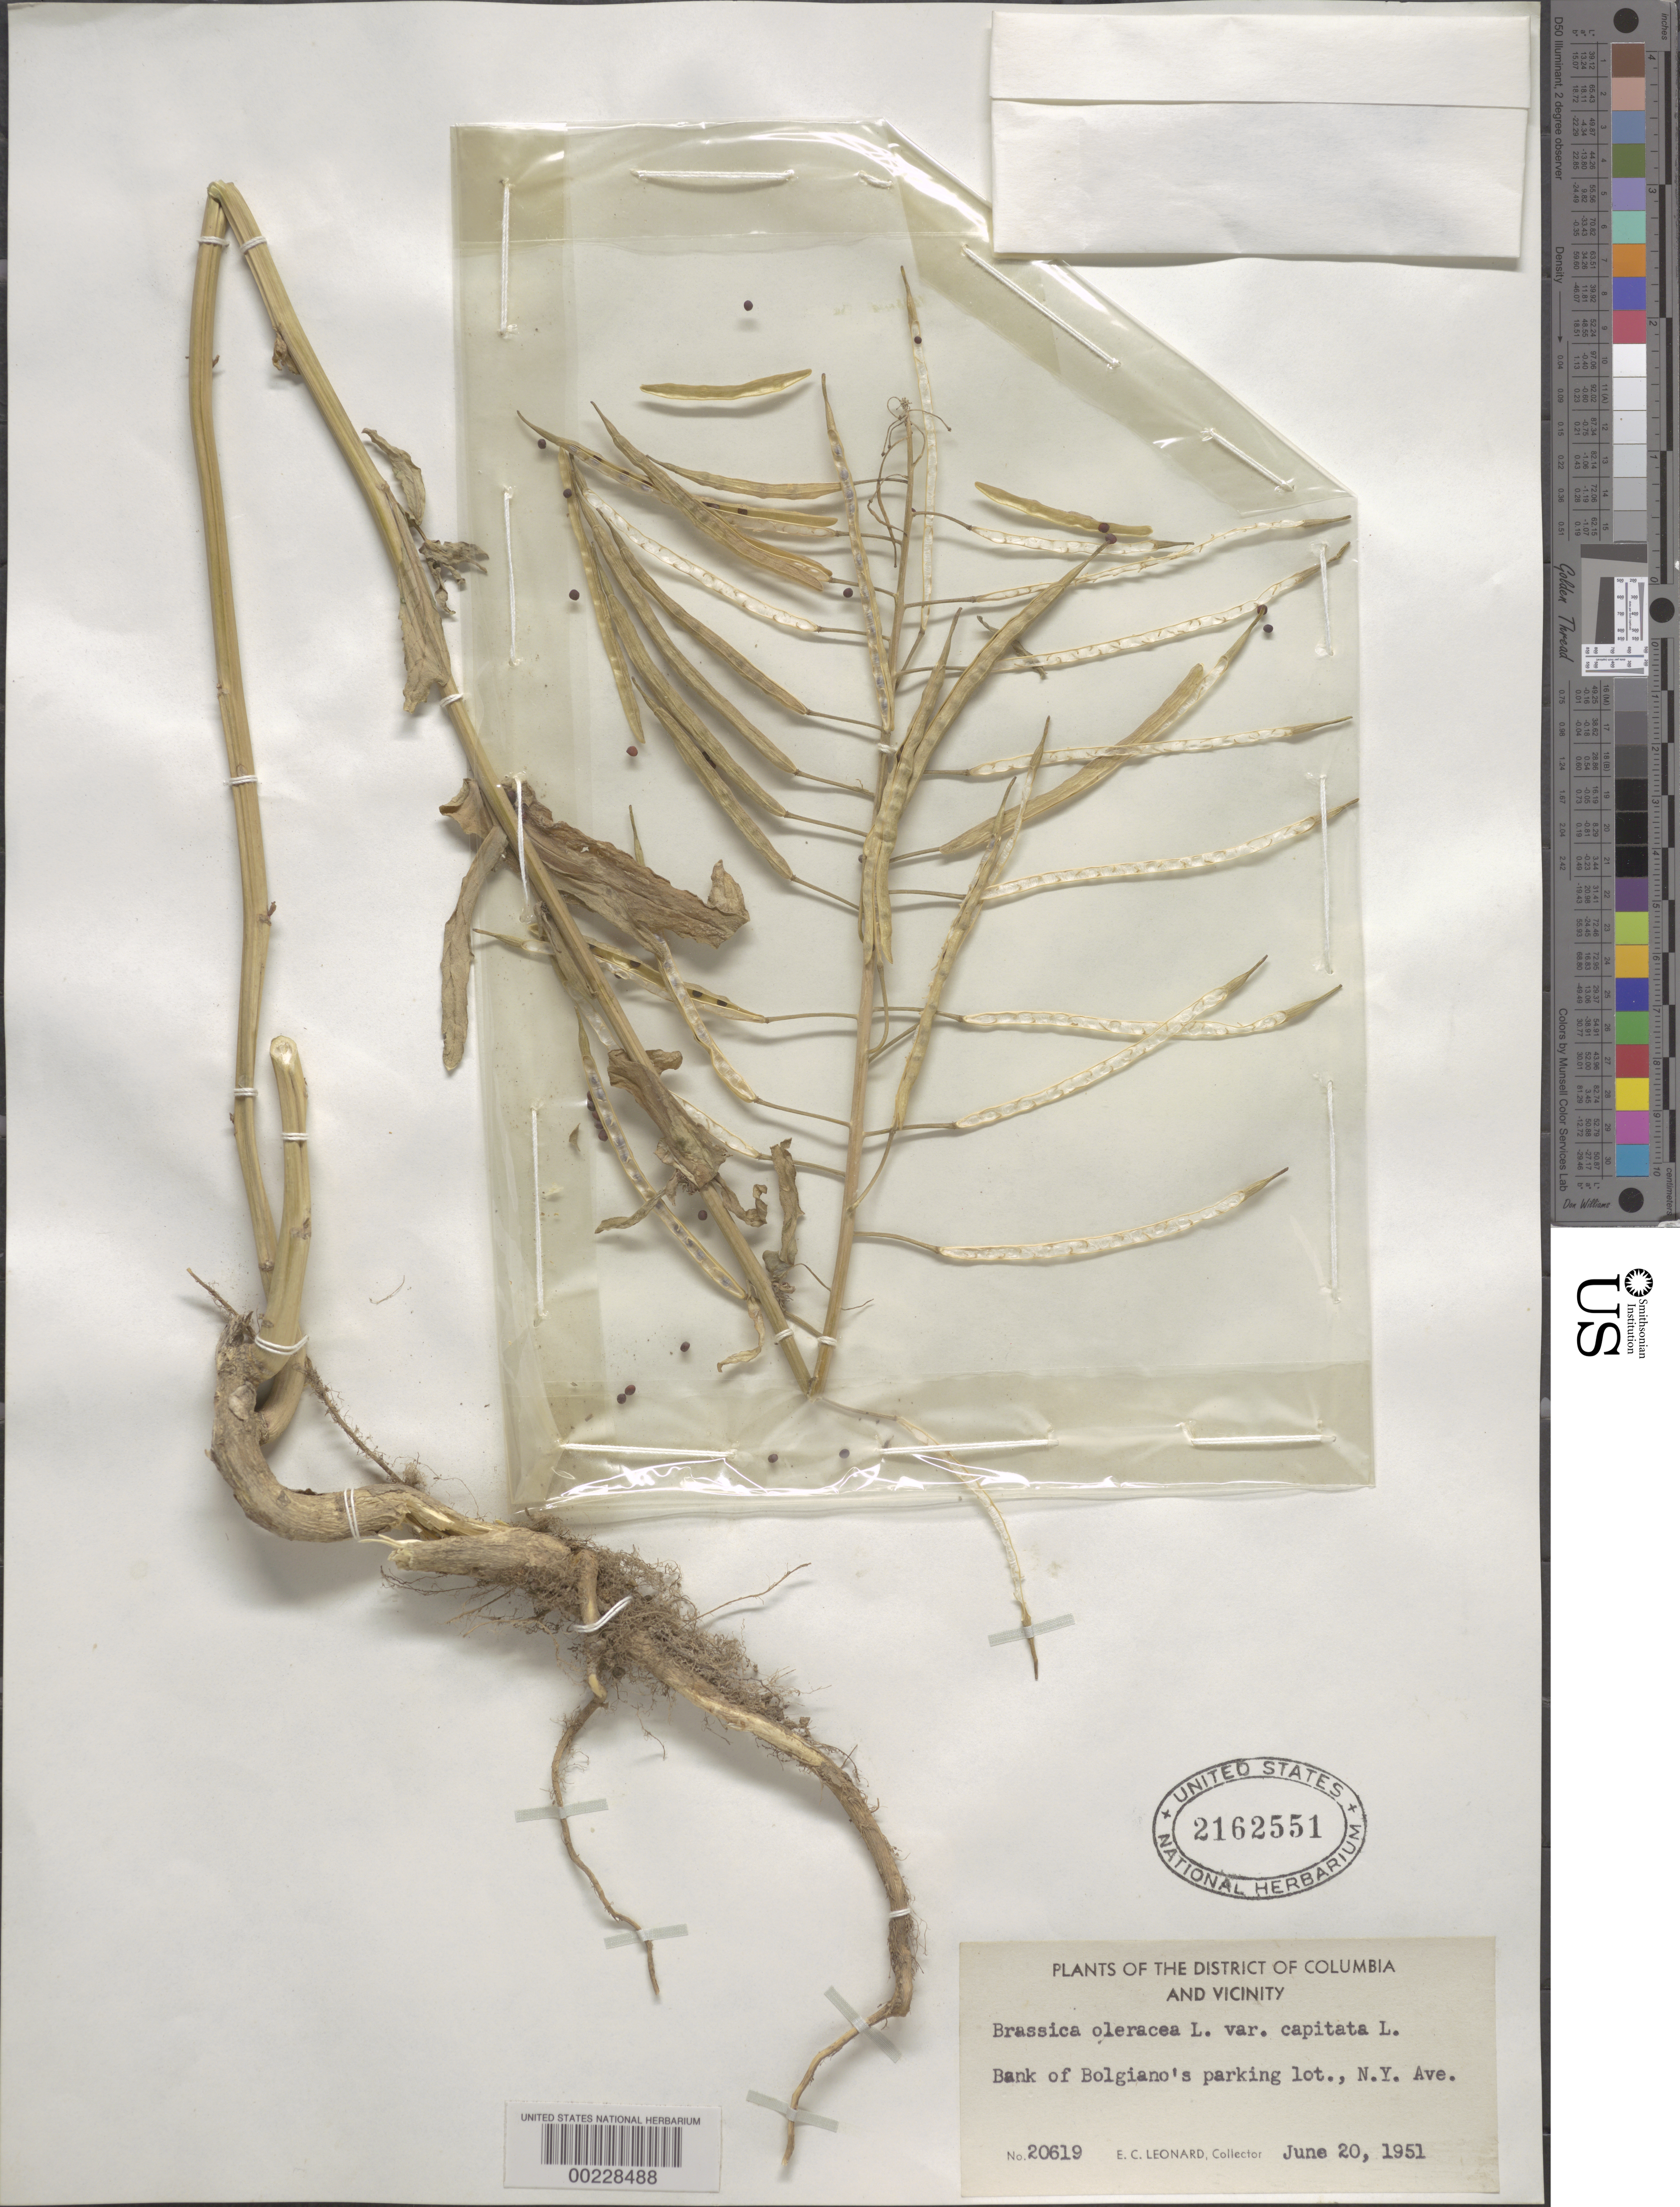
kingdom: Plantae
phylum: Tracheophyta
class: Magnoliopsida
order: Brassicales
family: Brassicaceae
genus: Brassica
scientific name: Brassica oleracea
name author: L.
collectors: E. C. Leonard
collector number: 20619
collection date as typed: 20 Jun 1951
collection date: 1951-06-20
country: United States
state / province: District of Columbia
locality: Bank of Bolgiano's parking Lot, N.Y. Ave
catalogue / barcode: US 2162551